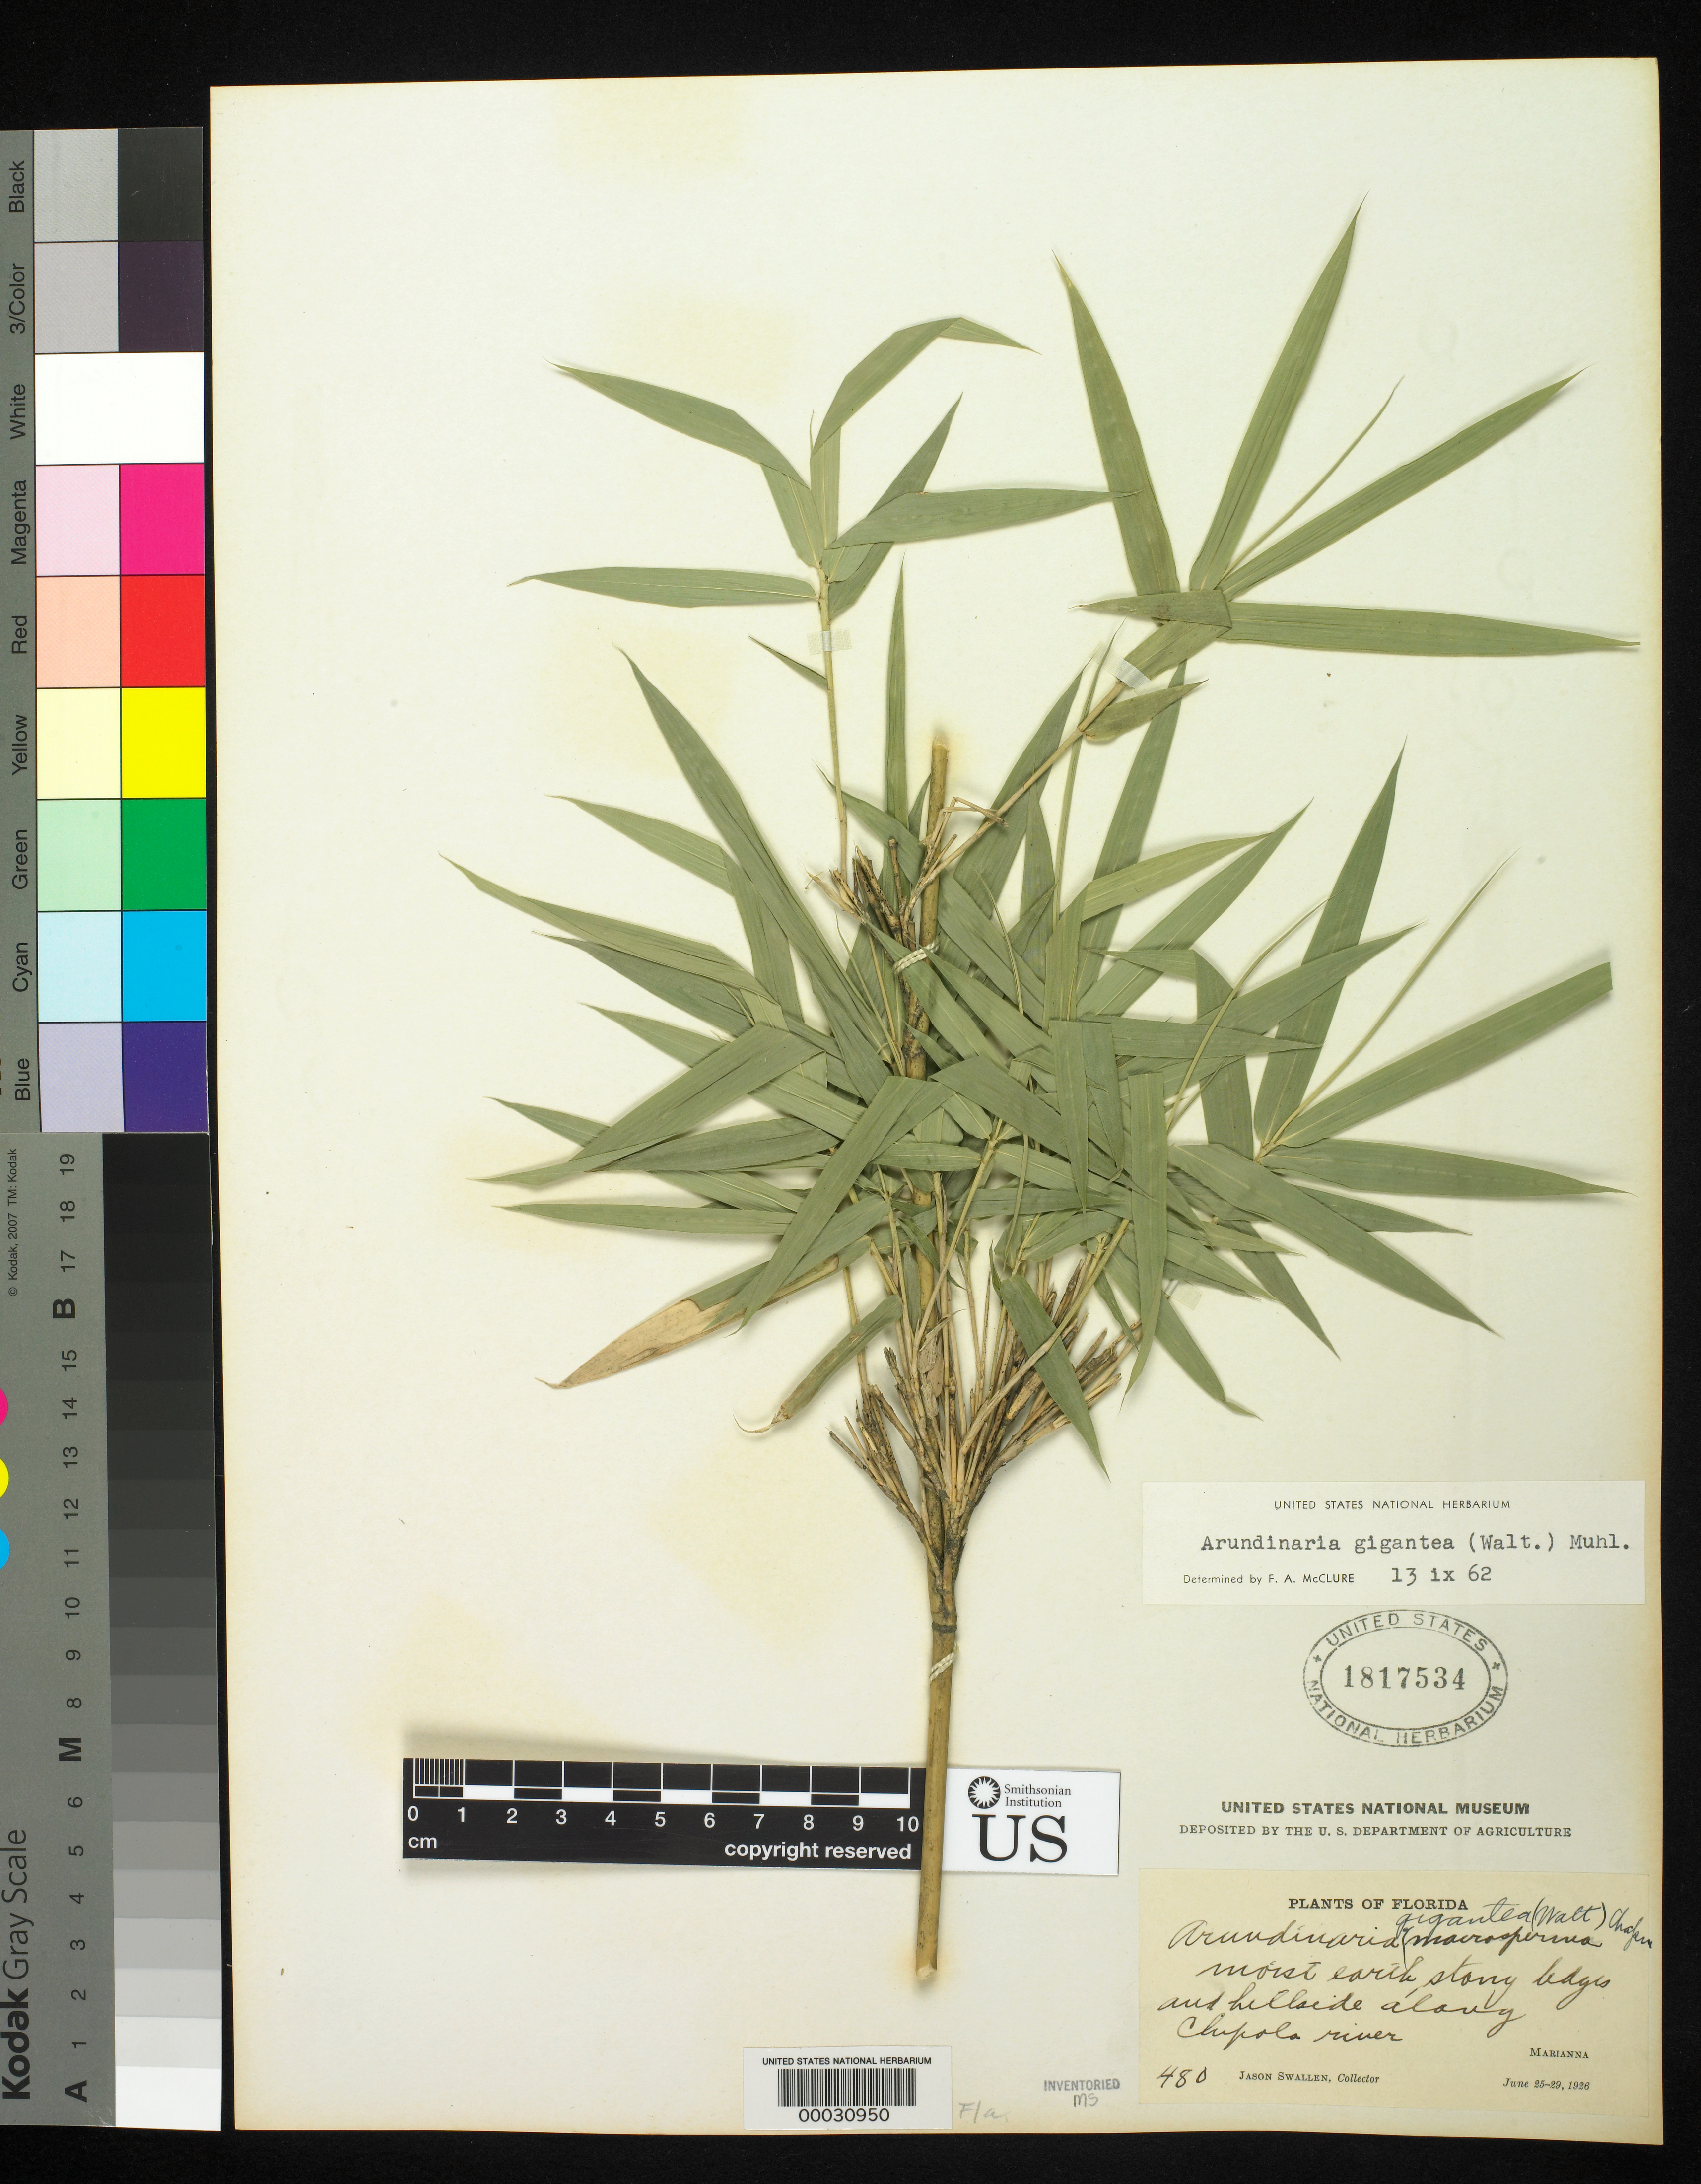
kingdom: Plantae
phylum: Tracheophyta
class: Liliopsida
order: Poales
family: Poaceae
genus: Arundinaria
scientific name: Arundinaria gigantea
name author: (Walter) Muhl.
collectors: J. R. Swallen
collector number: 480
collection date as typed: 25 Jun 1926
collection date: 1926-06-25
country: United States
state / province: Florida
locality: Chipola river, mariana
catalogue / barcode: US 1817534